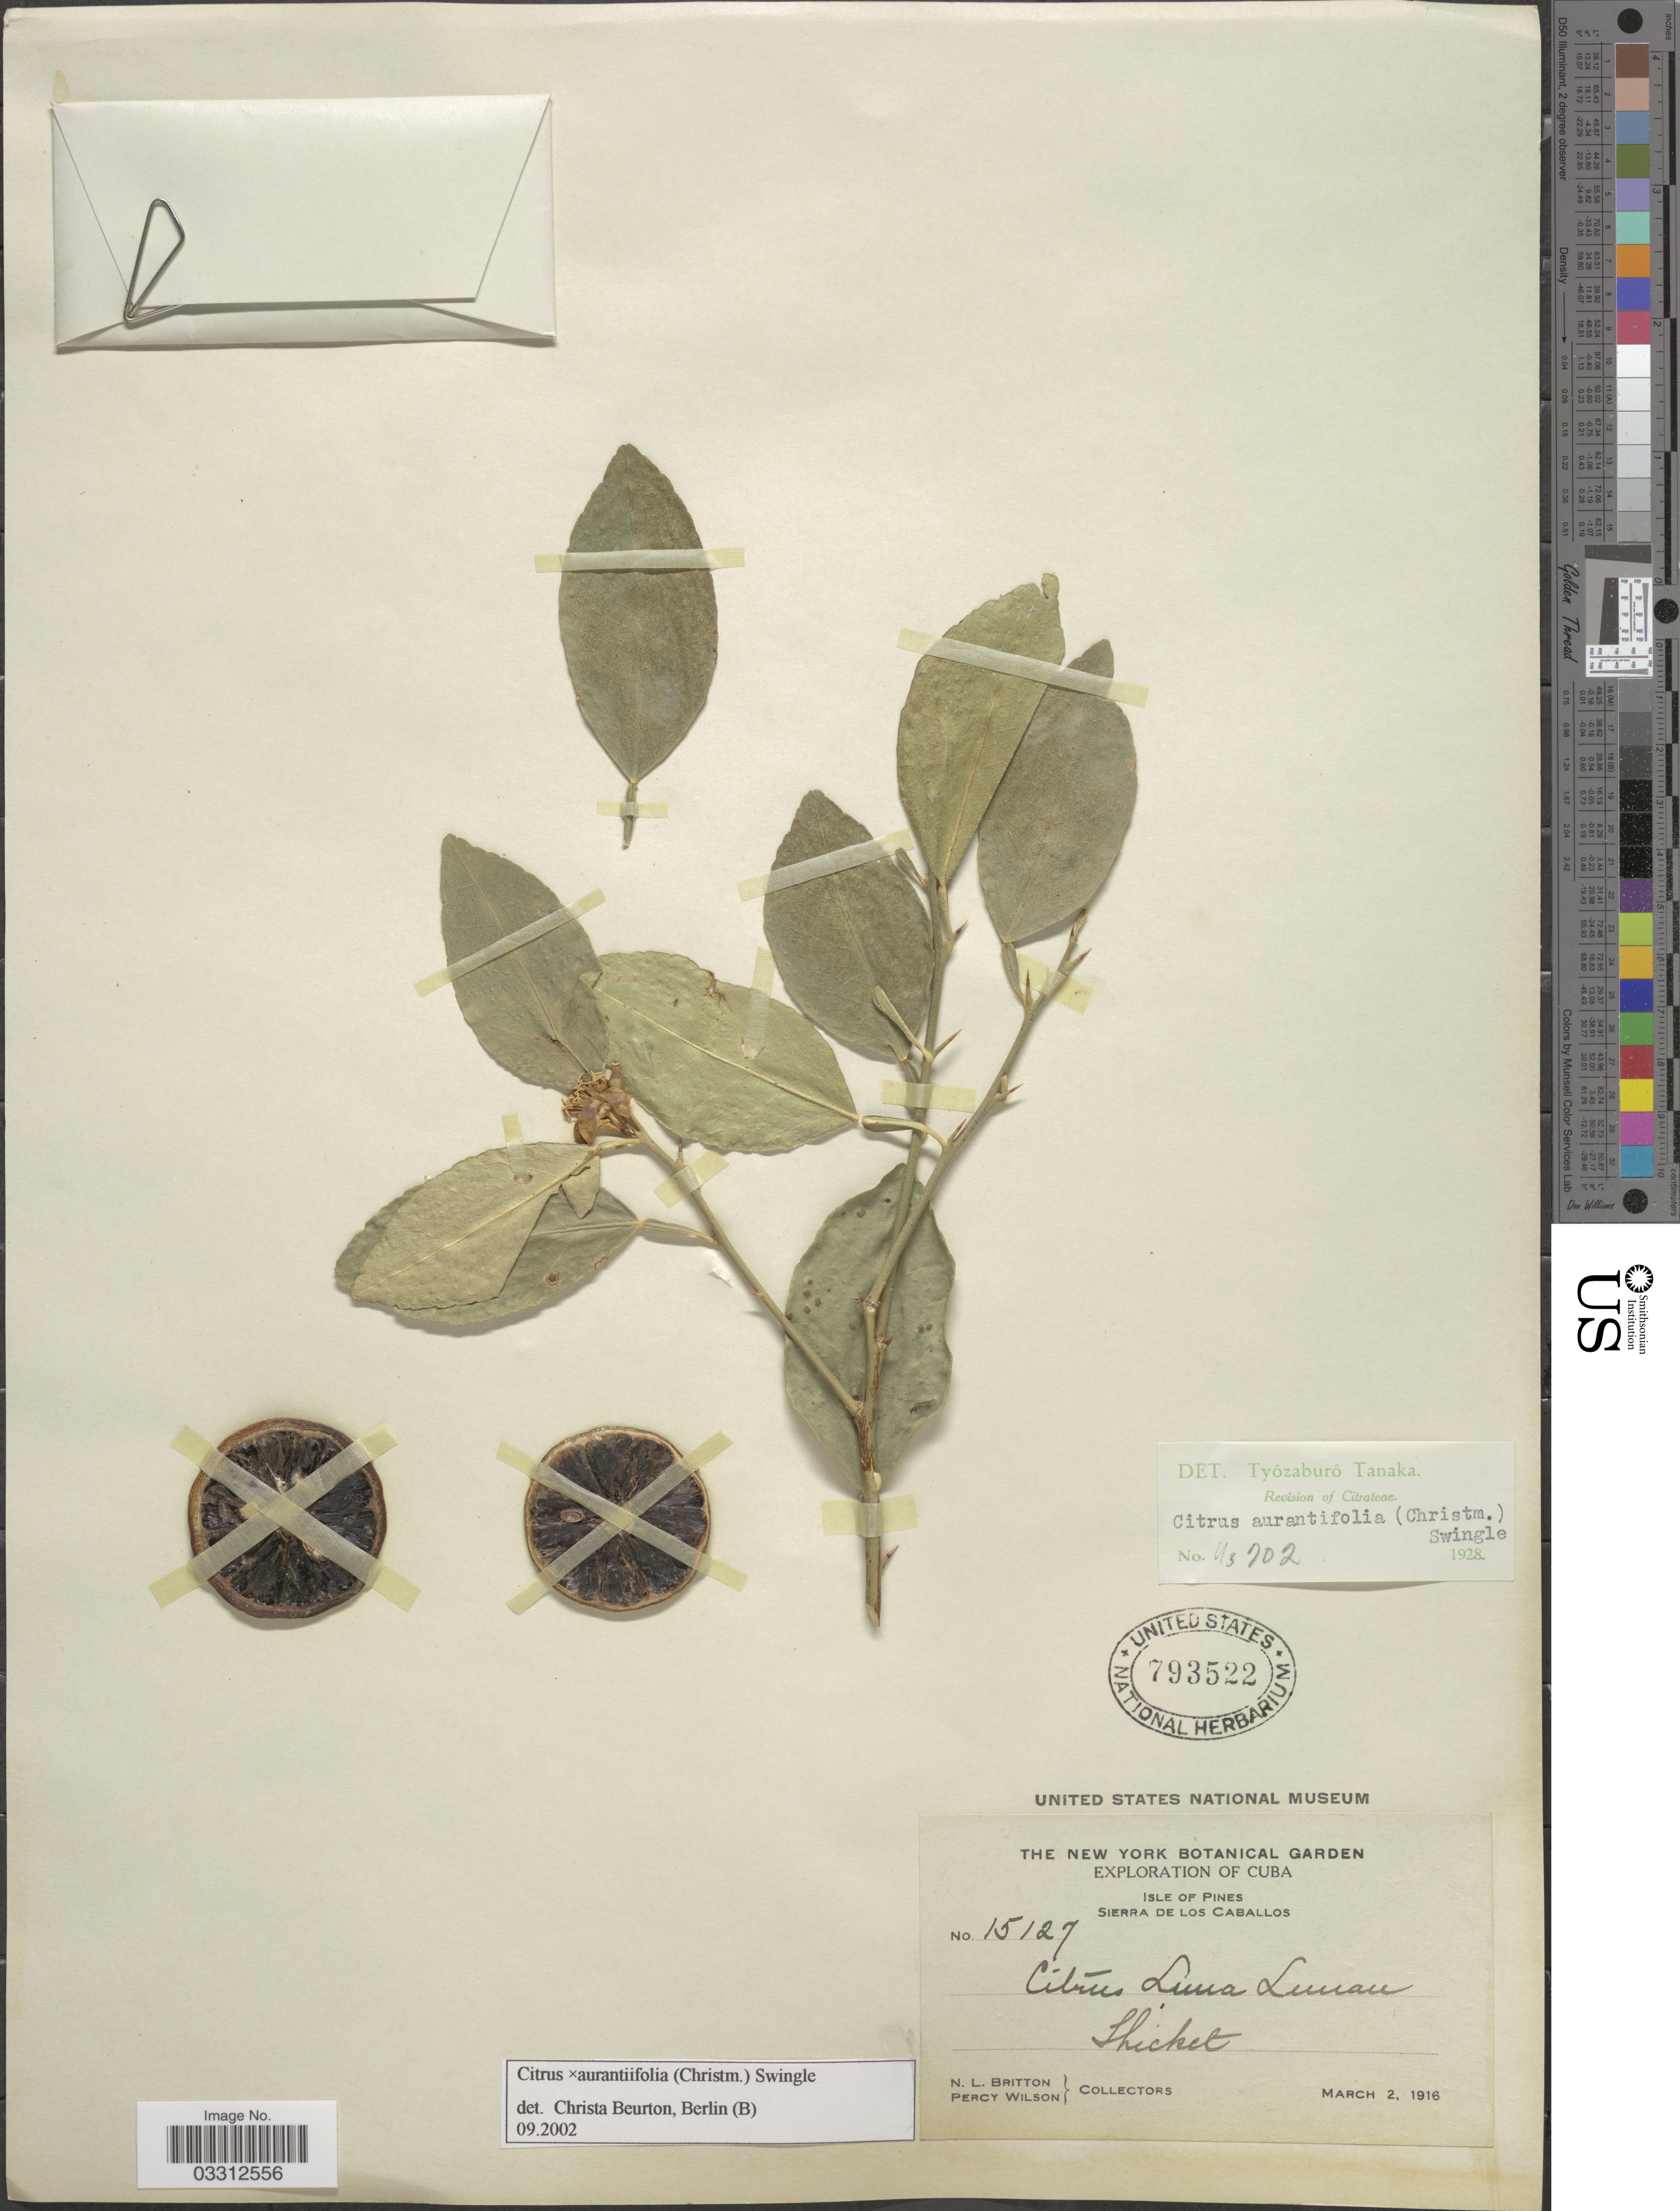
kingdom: Plantae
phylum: Tracheophyta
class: Magnoliopsida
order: Sapindales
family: Rutaceae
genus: Citrus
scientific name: Citrus x aurantifolia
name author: (Christm.) Swingle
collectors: N. Britton & P. Wilson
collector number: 15127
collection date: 1916-03-02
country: Cuba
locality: Isle of Pines, Sierra de Los Caballos.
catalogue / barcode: US 793522